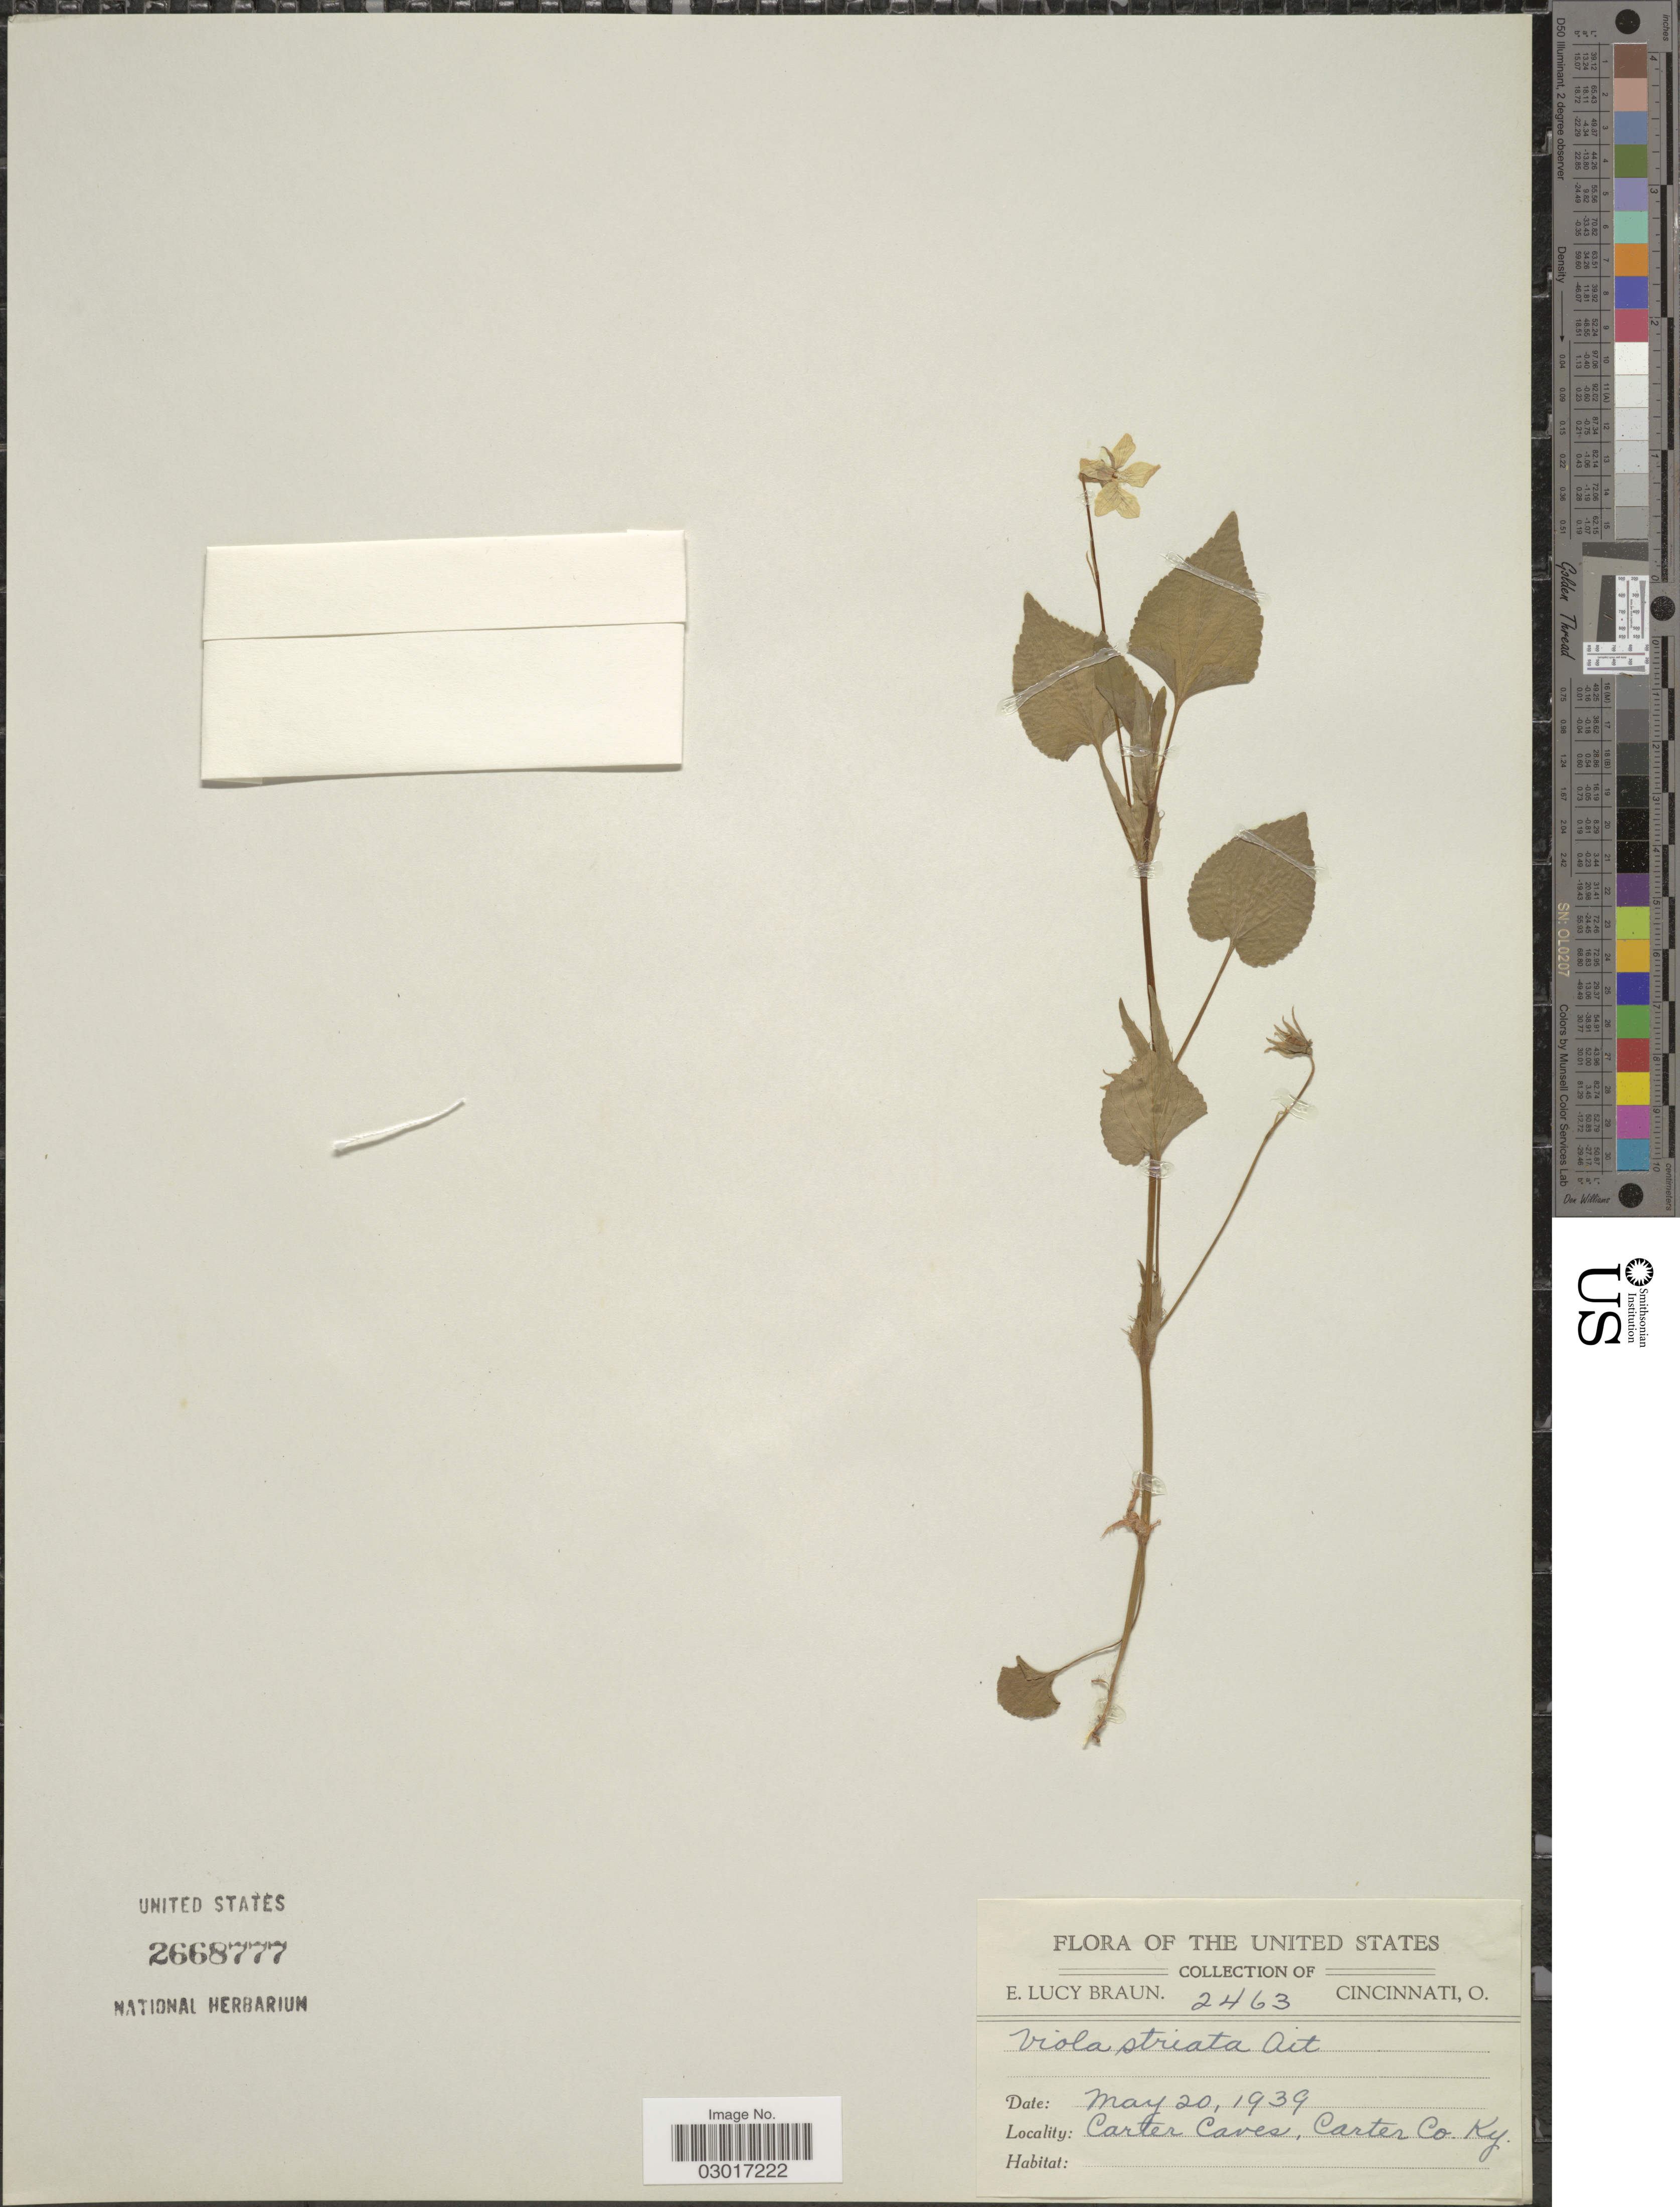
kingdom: Plantae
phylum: Tracheophyta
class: Magnoliopsida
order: Malpighiales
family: Violaceae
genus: Viola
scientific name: Viola striata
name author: Aiton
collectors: E. L. Braun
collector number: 2463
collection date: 1939-05-20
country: United States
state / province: Kentucky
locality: Carter Caves, Carter Co. Ky.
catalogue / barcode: US 2668777